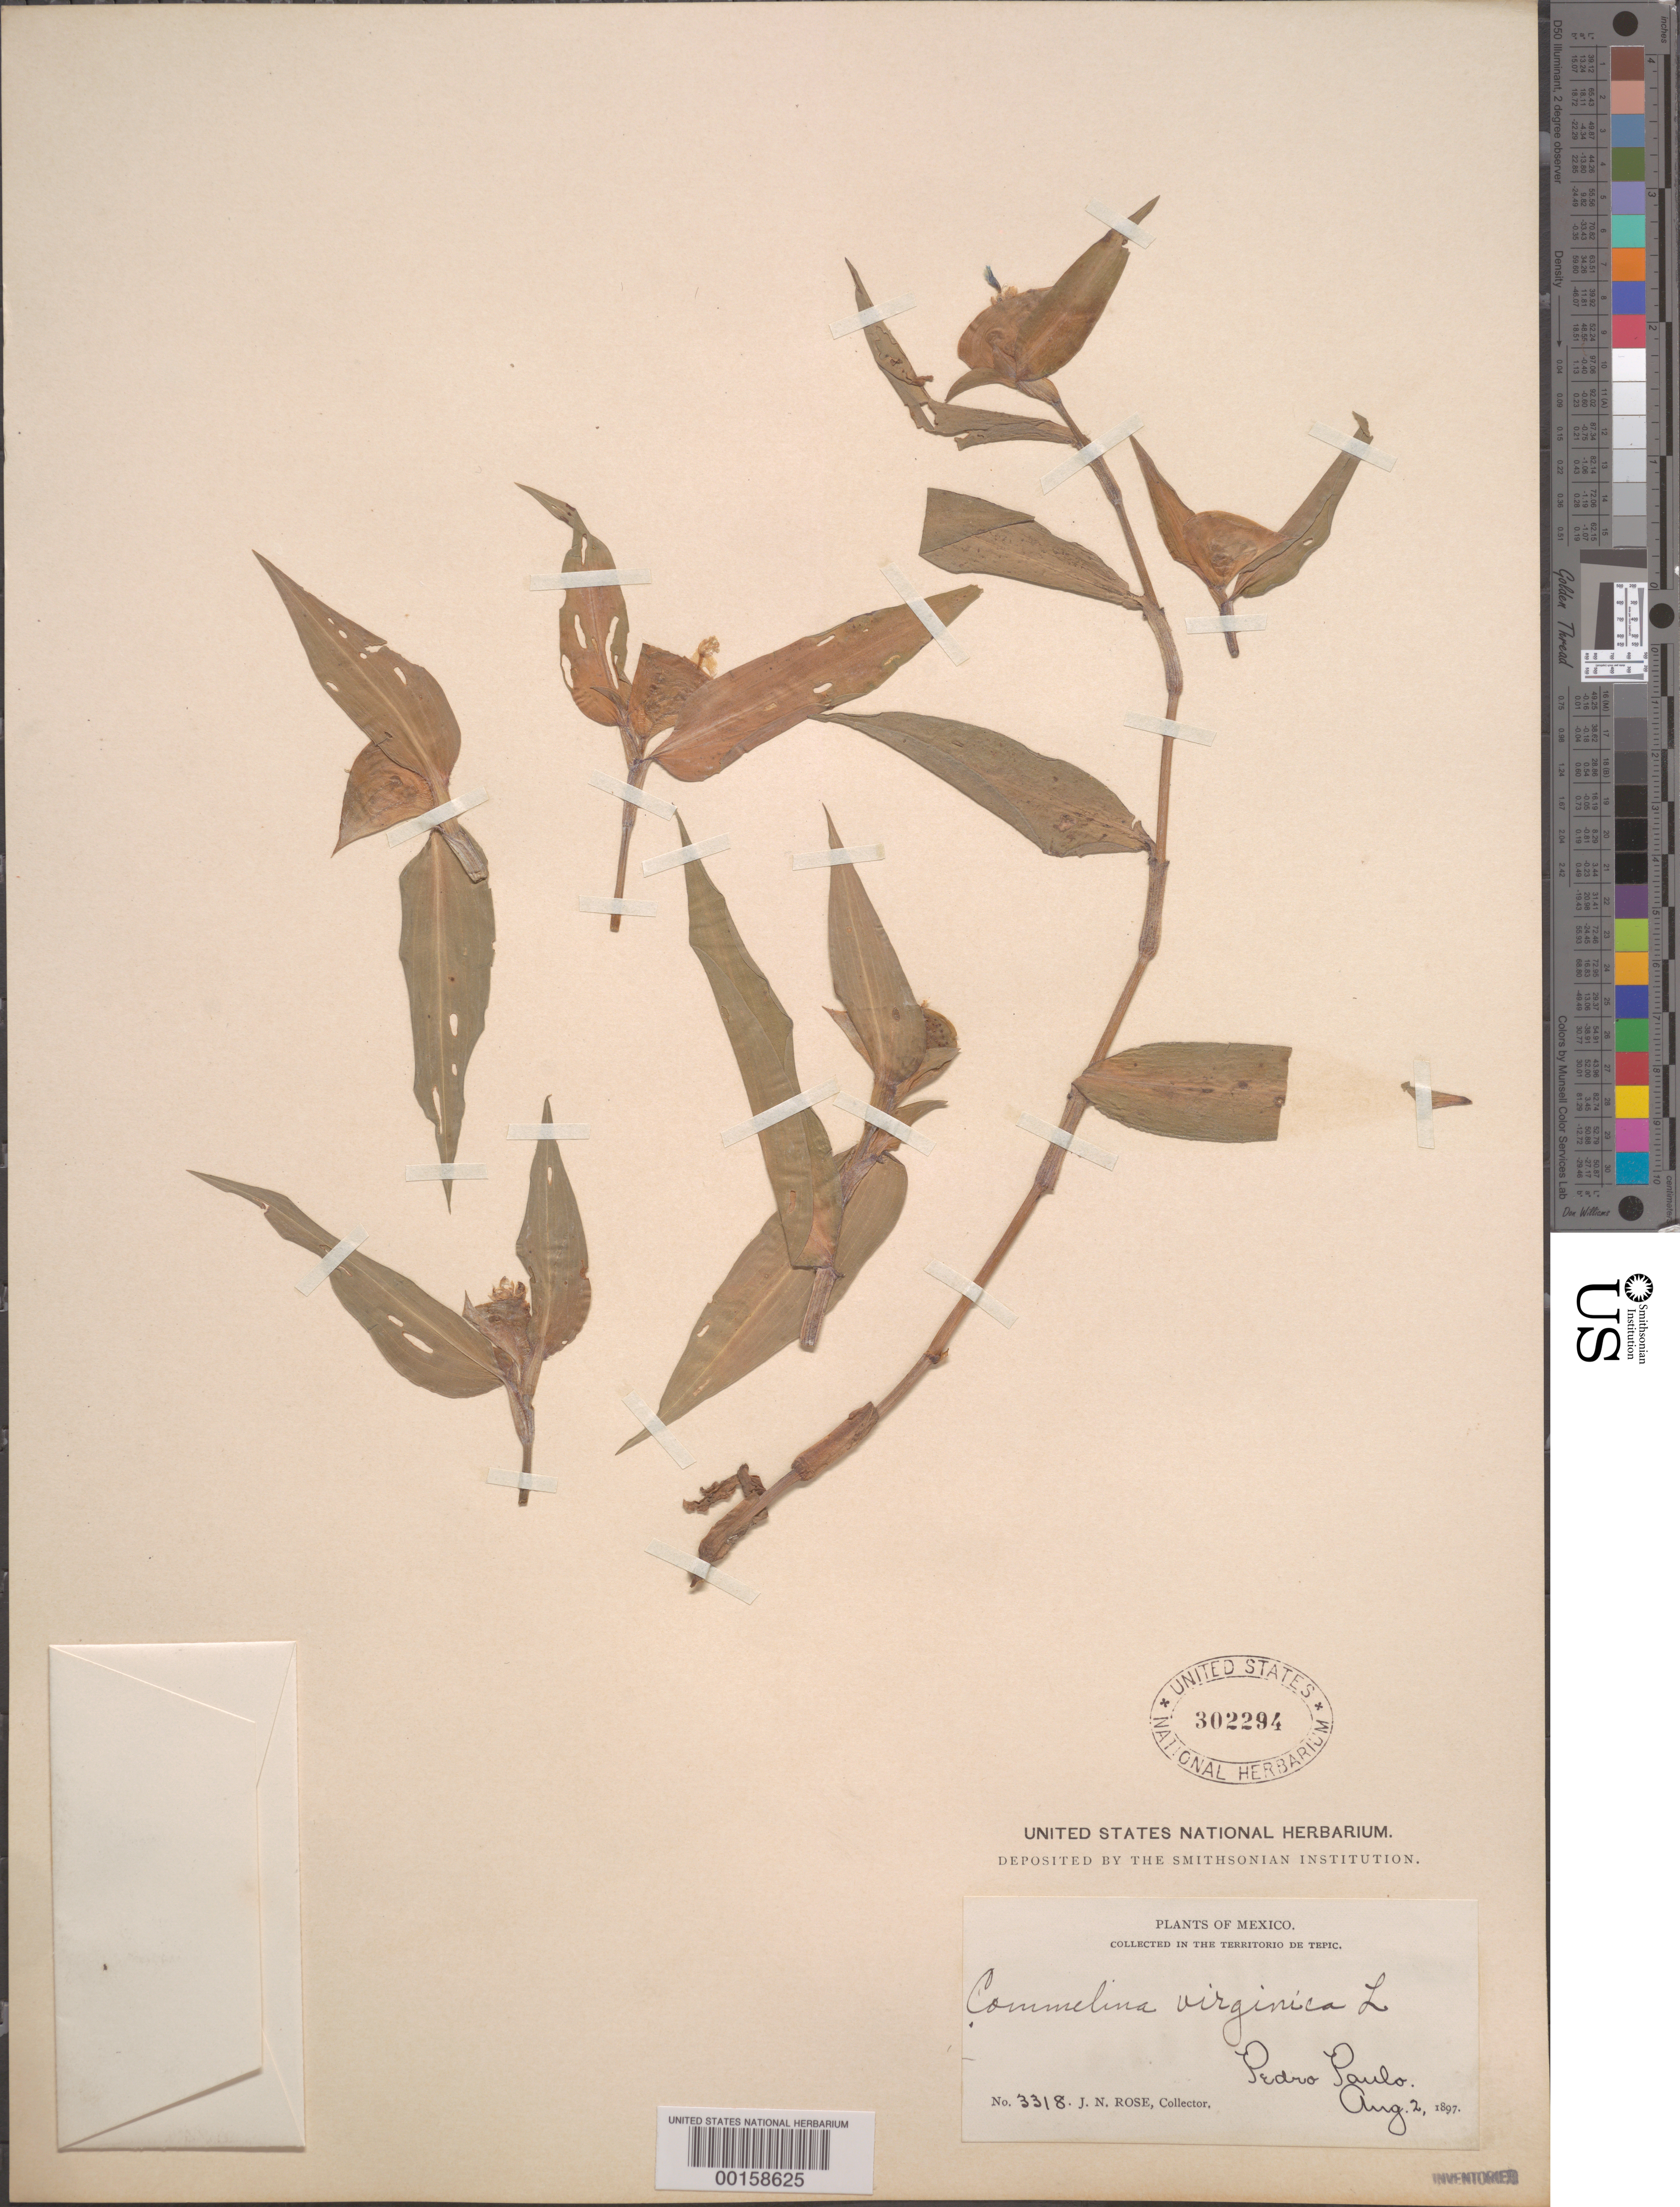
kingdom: Plantae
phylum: Tracheophyta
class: Liliopsida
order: Commelinales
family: Commelinaceae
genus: Commelina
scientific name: Commelina erecta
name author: L.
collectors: J. N. Rose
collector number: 3318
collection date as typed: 02 Aug 1897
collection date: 1897-08-02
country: Mexico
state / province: Nayarit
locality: Pedro paulo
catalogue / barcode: US 302294